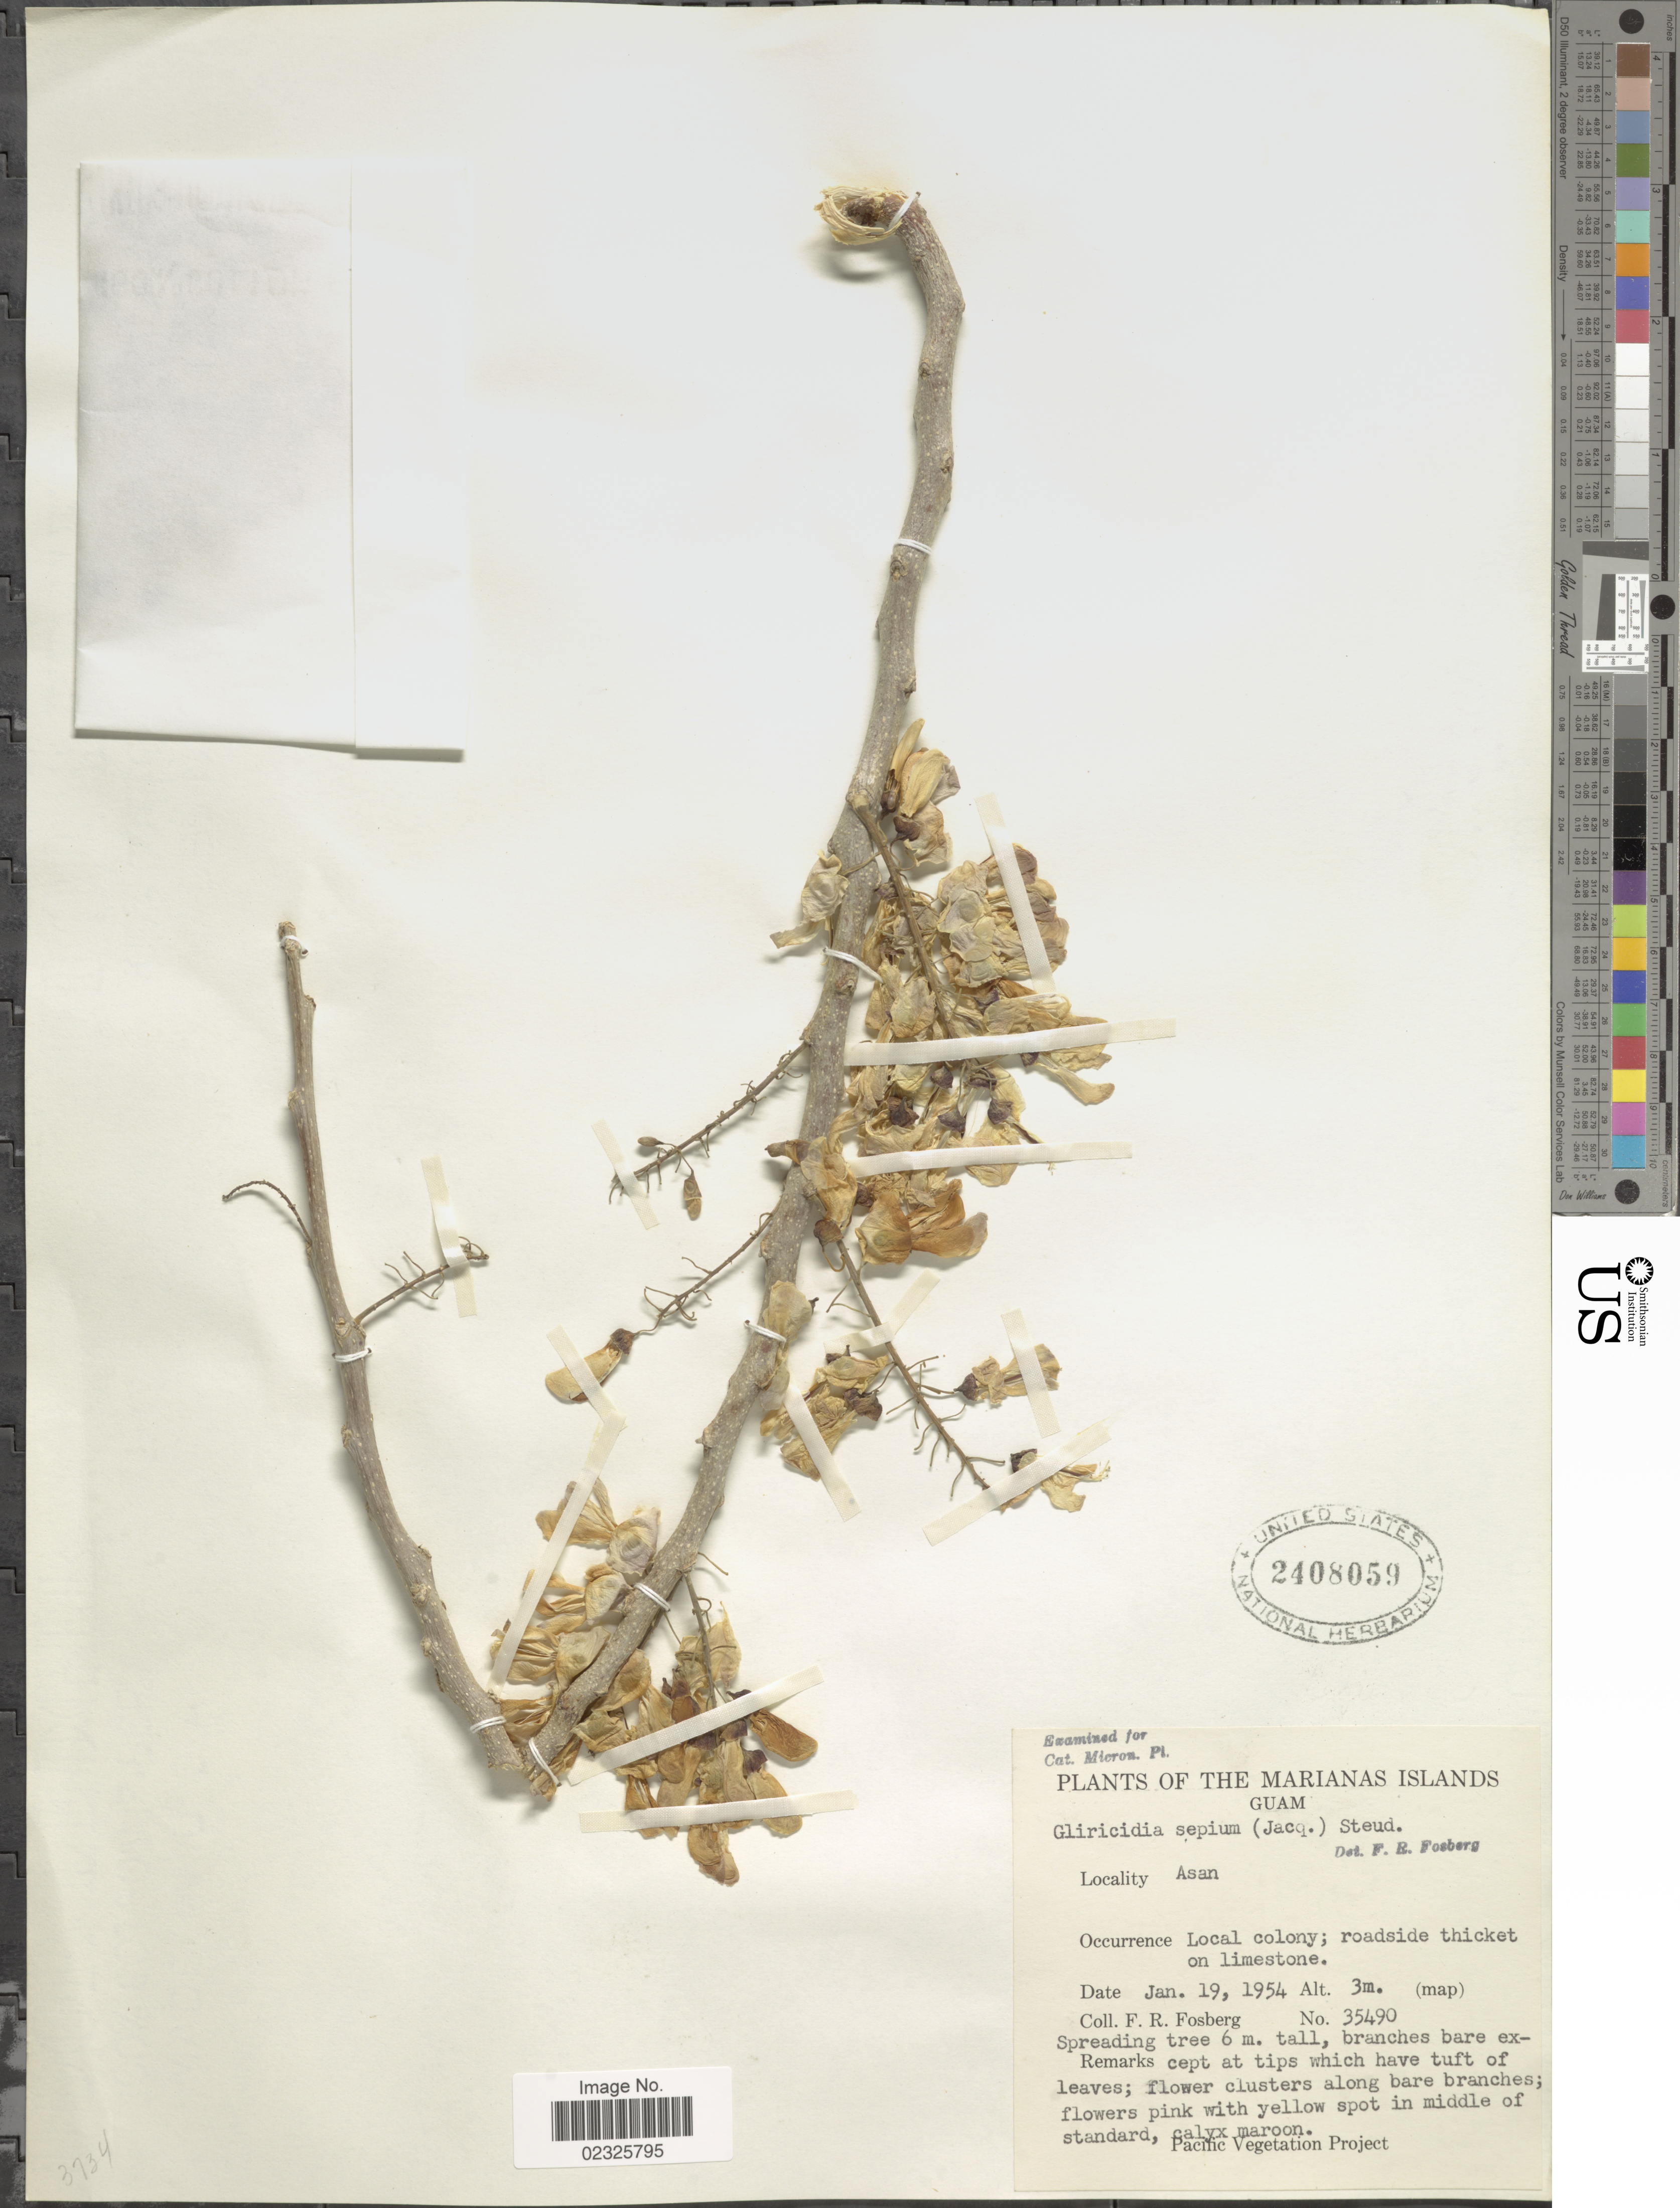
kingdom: Plantae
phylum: Tracheophyta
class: Magnoliopsida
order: Fabales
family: Fabaceae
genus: Gliricidia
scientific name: Gliricidia sepium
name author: (Jacq.) Kunth ex Walp.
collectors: F. R. Fosberg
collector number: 35490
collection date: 1954-01-19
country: Guam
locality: Marianas Islands. Asan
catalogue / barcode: US 2408059